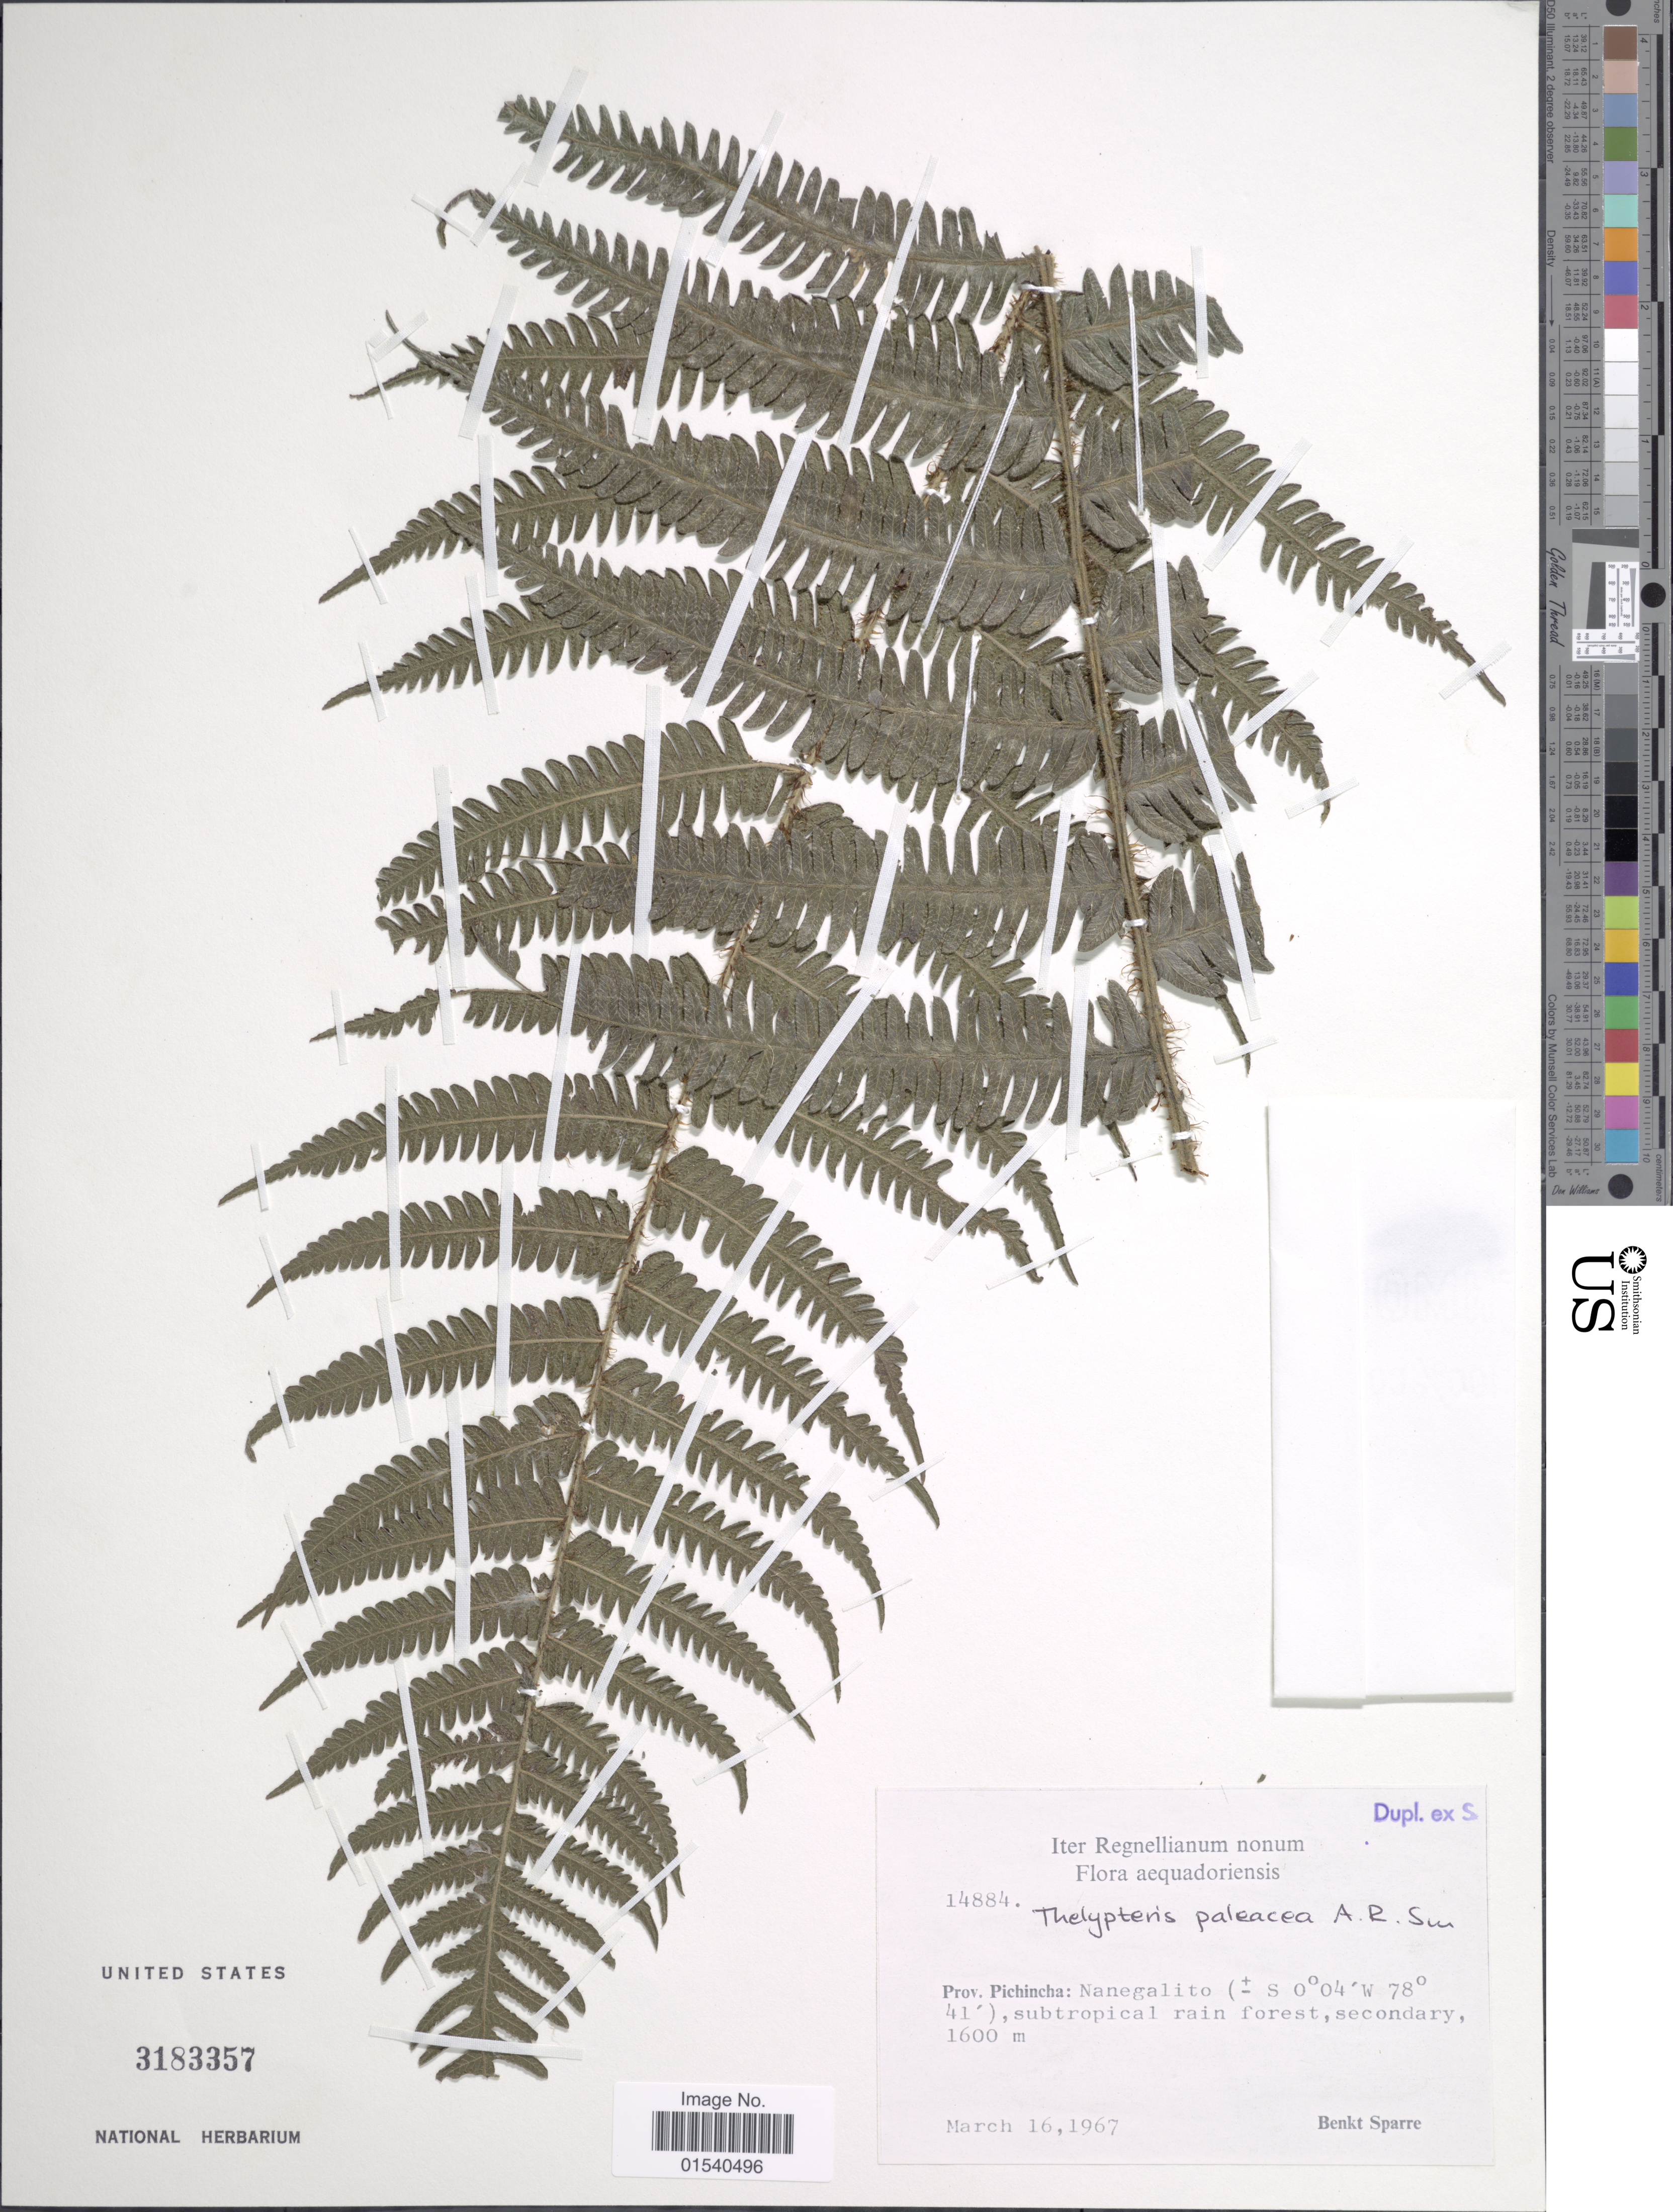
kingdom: Plantae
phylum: Tracheophyta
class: Polypodiopsida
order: Polypodiales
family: Thelypteridaceae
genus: Amauropelta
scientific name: Amauropelta paleacea (A.R. Sm.) comb. nov., ined 2015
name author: (A.R. Sm.)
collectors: B. Sparre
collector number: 14884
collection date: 1967-03-16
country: Ecuador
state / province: Pichincha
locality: Nanegalito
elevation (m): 1600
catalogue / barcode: US 3183357